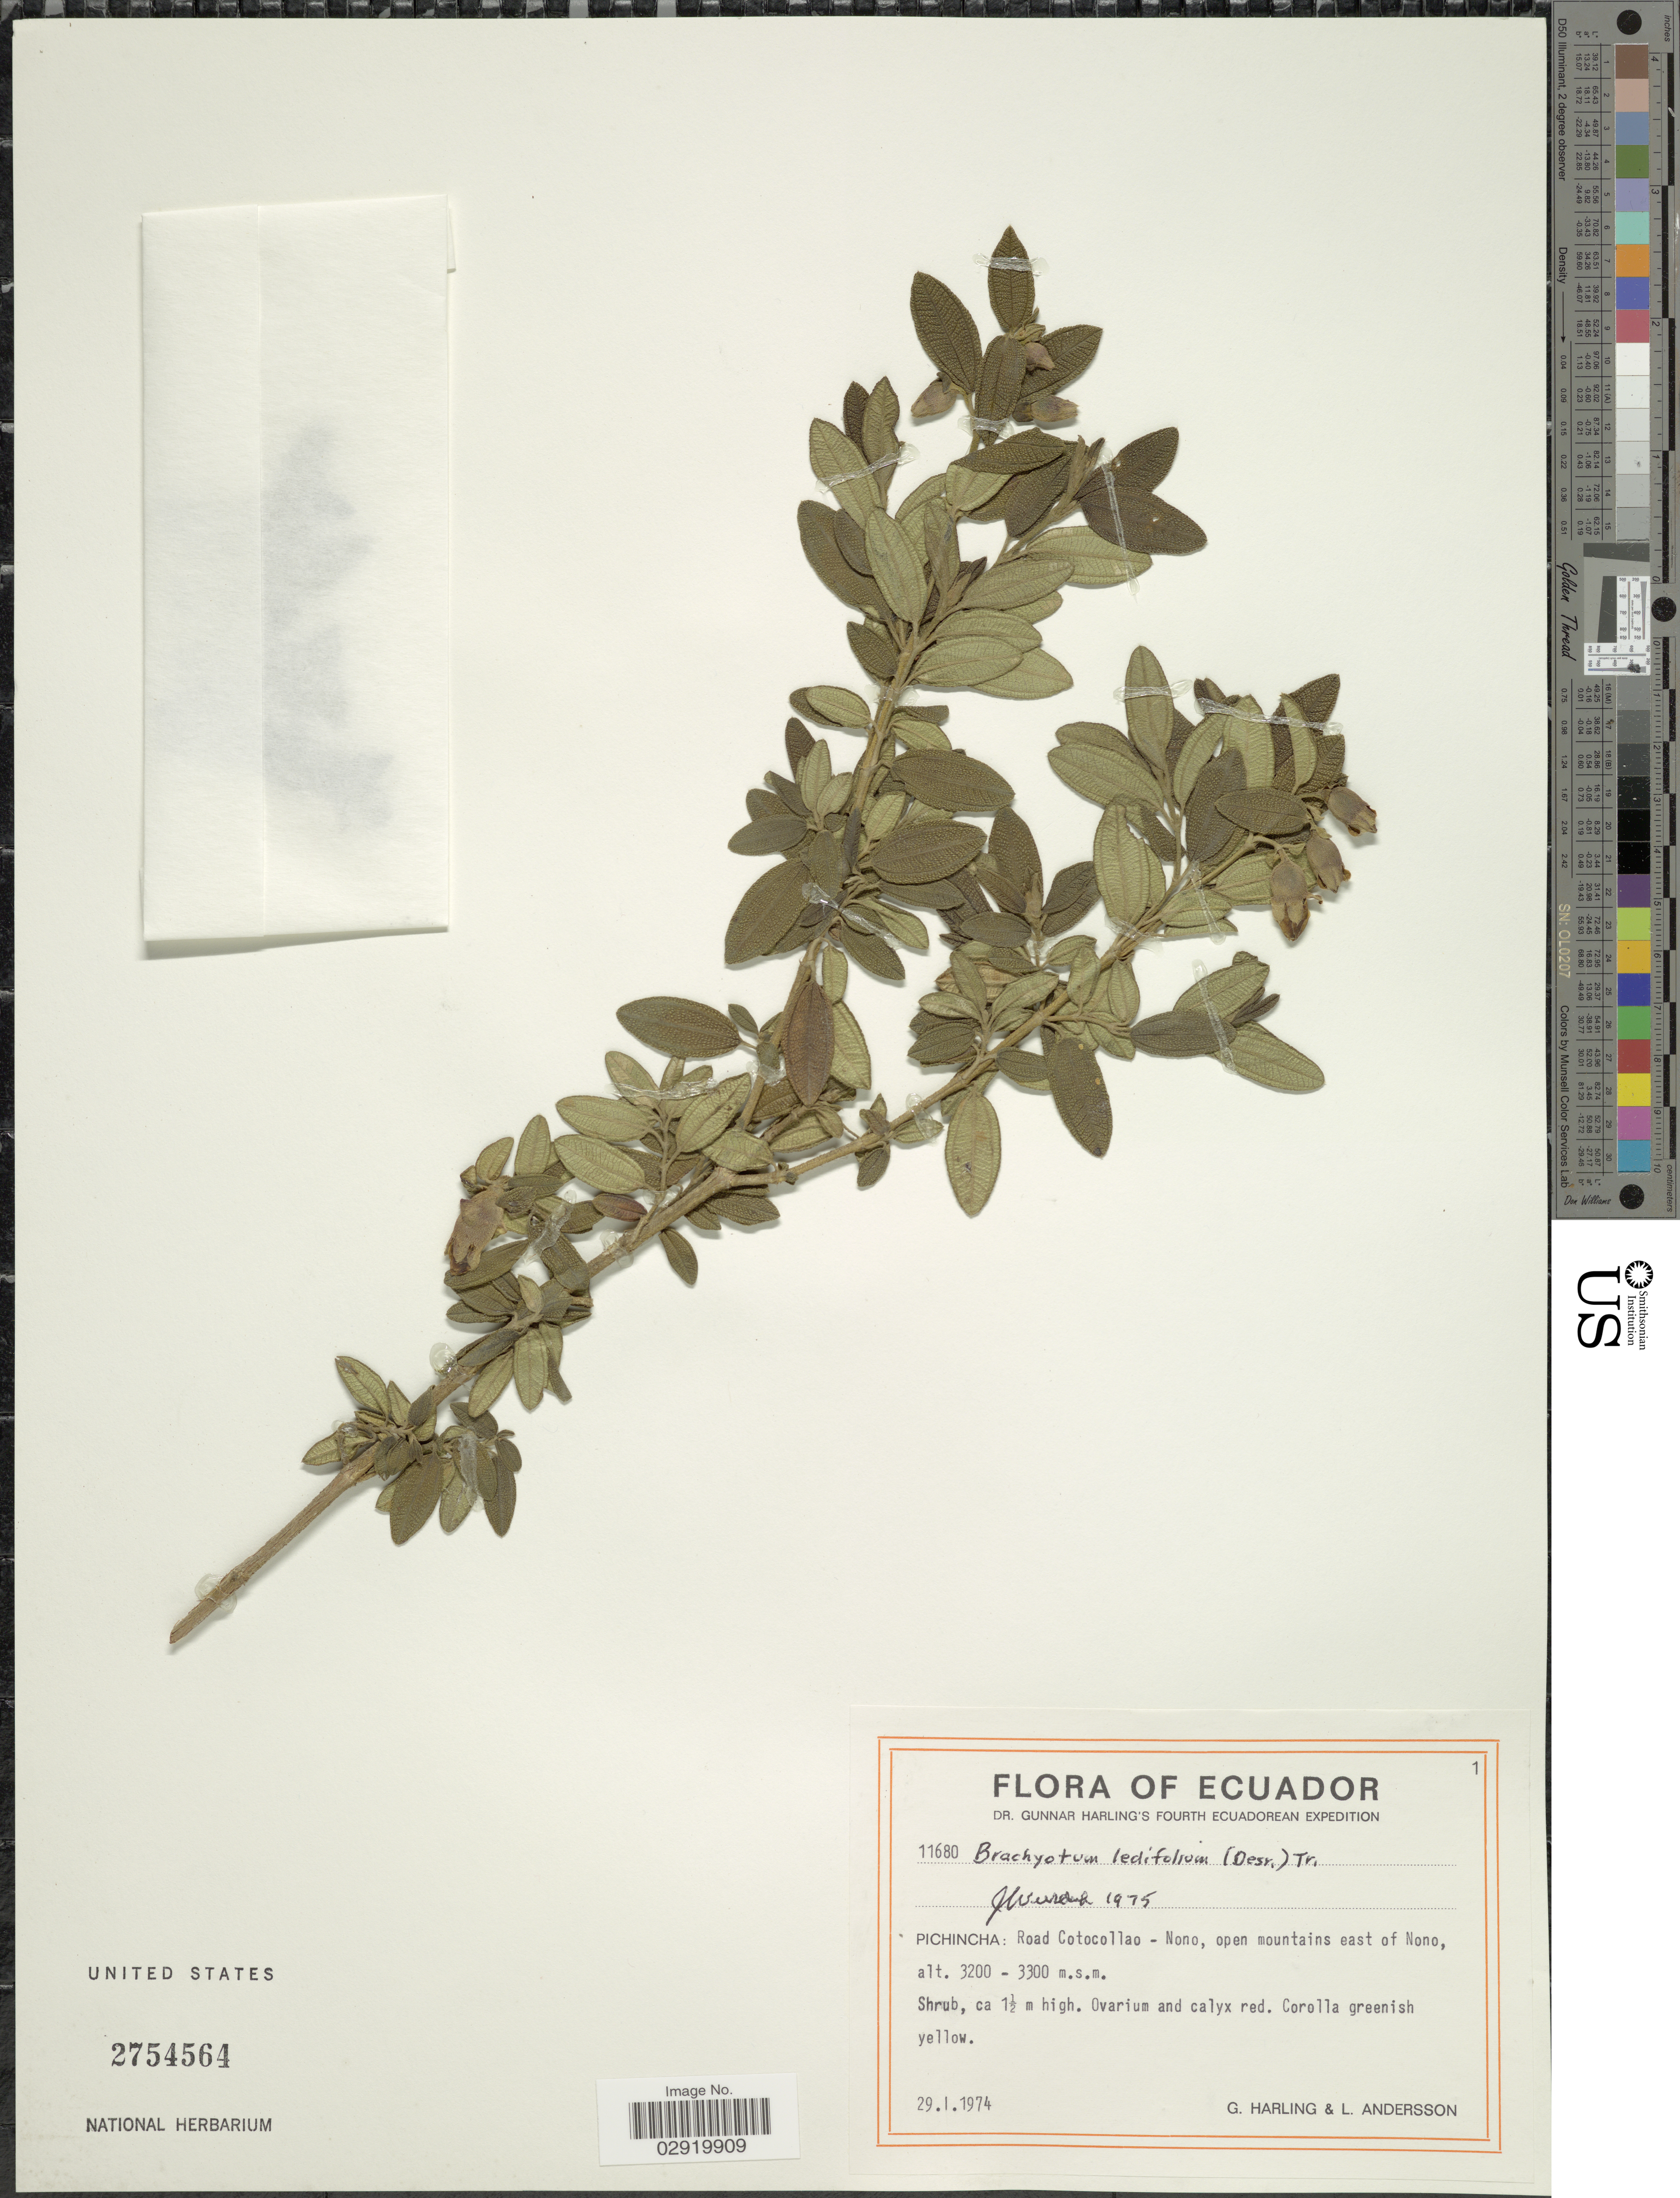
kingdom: Plantae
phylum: Tracheophyta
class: Magnoliopsida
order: Myrtales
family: Melastomataceae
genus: Brachyotum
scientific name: Brachyotum ledifolium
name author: (Desr.) Triana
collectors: G. Harling & L. Andersson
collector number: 11680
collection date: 1974-01-29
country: Ecuador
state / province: Pichincha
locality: Road Cotocollao- Nono, open mountains east of Nono.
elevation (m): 3200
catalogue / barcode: US 2754564